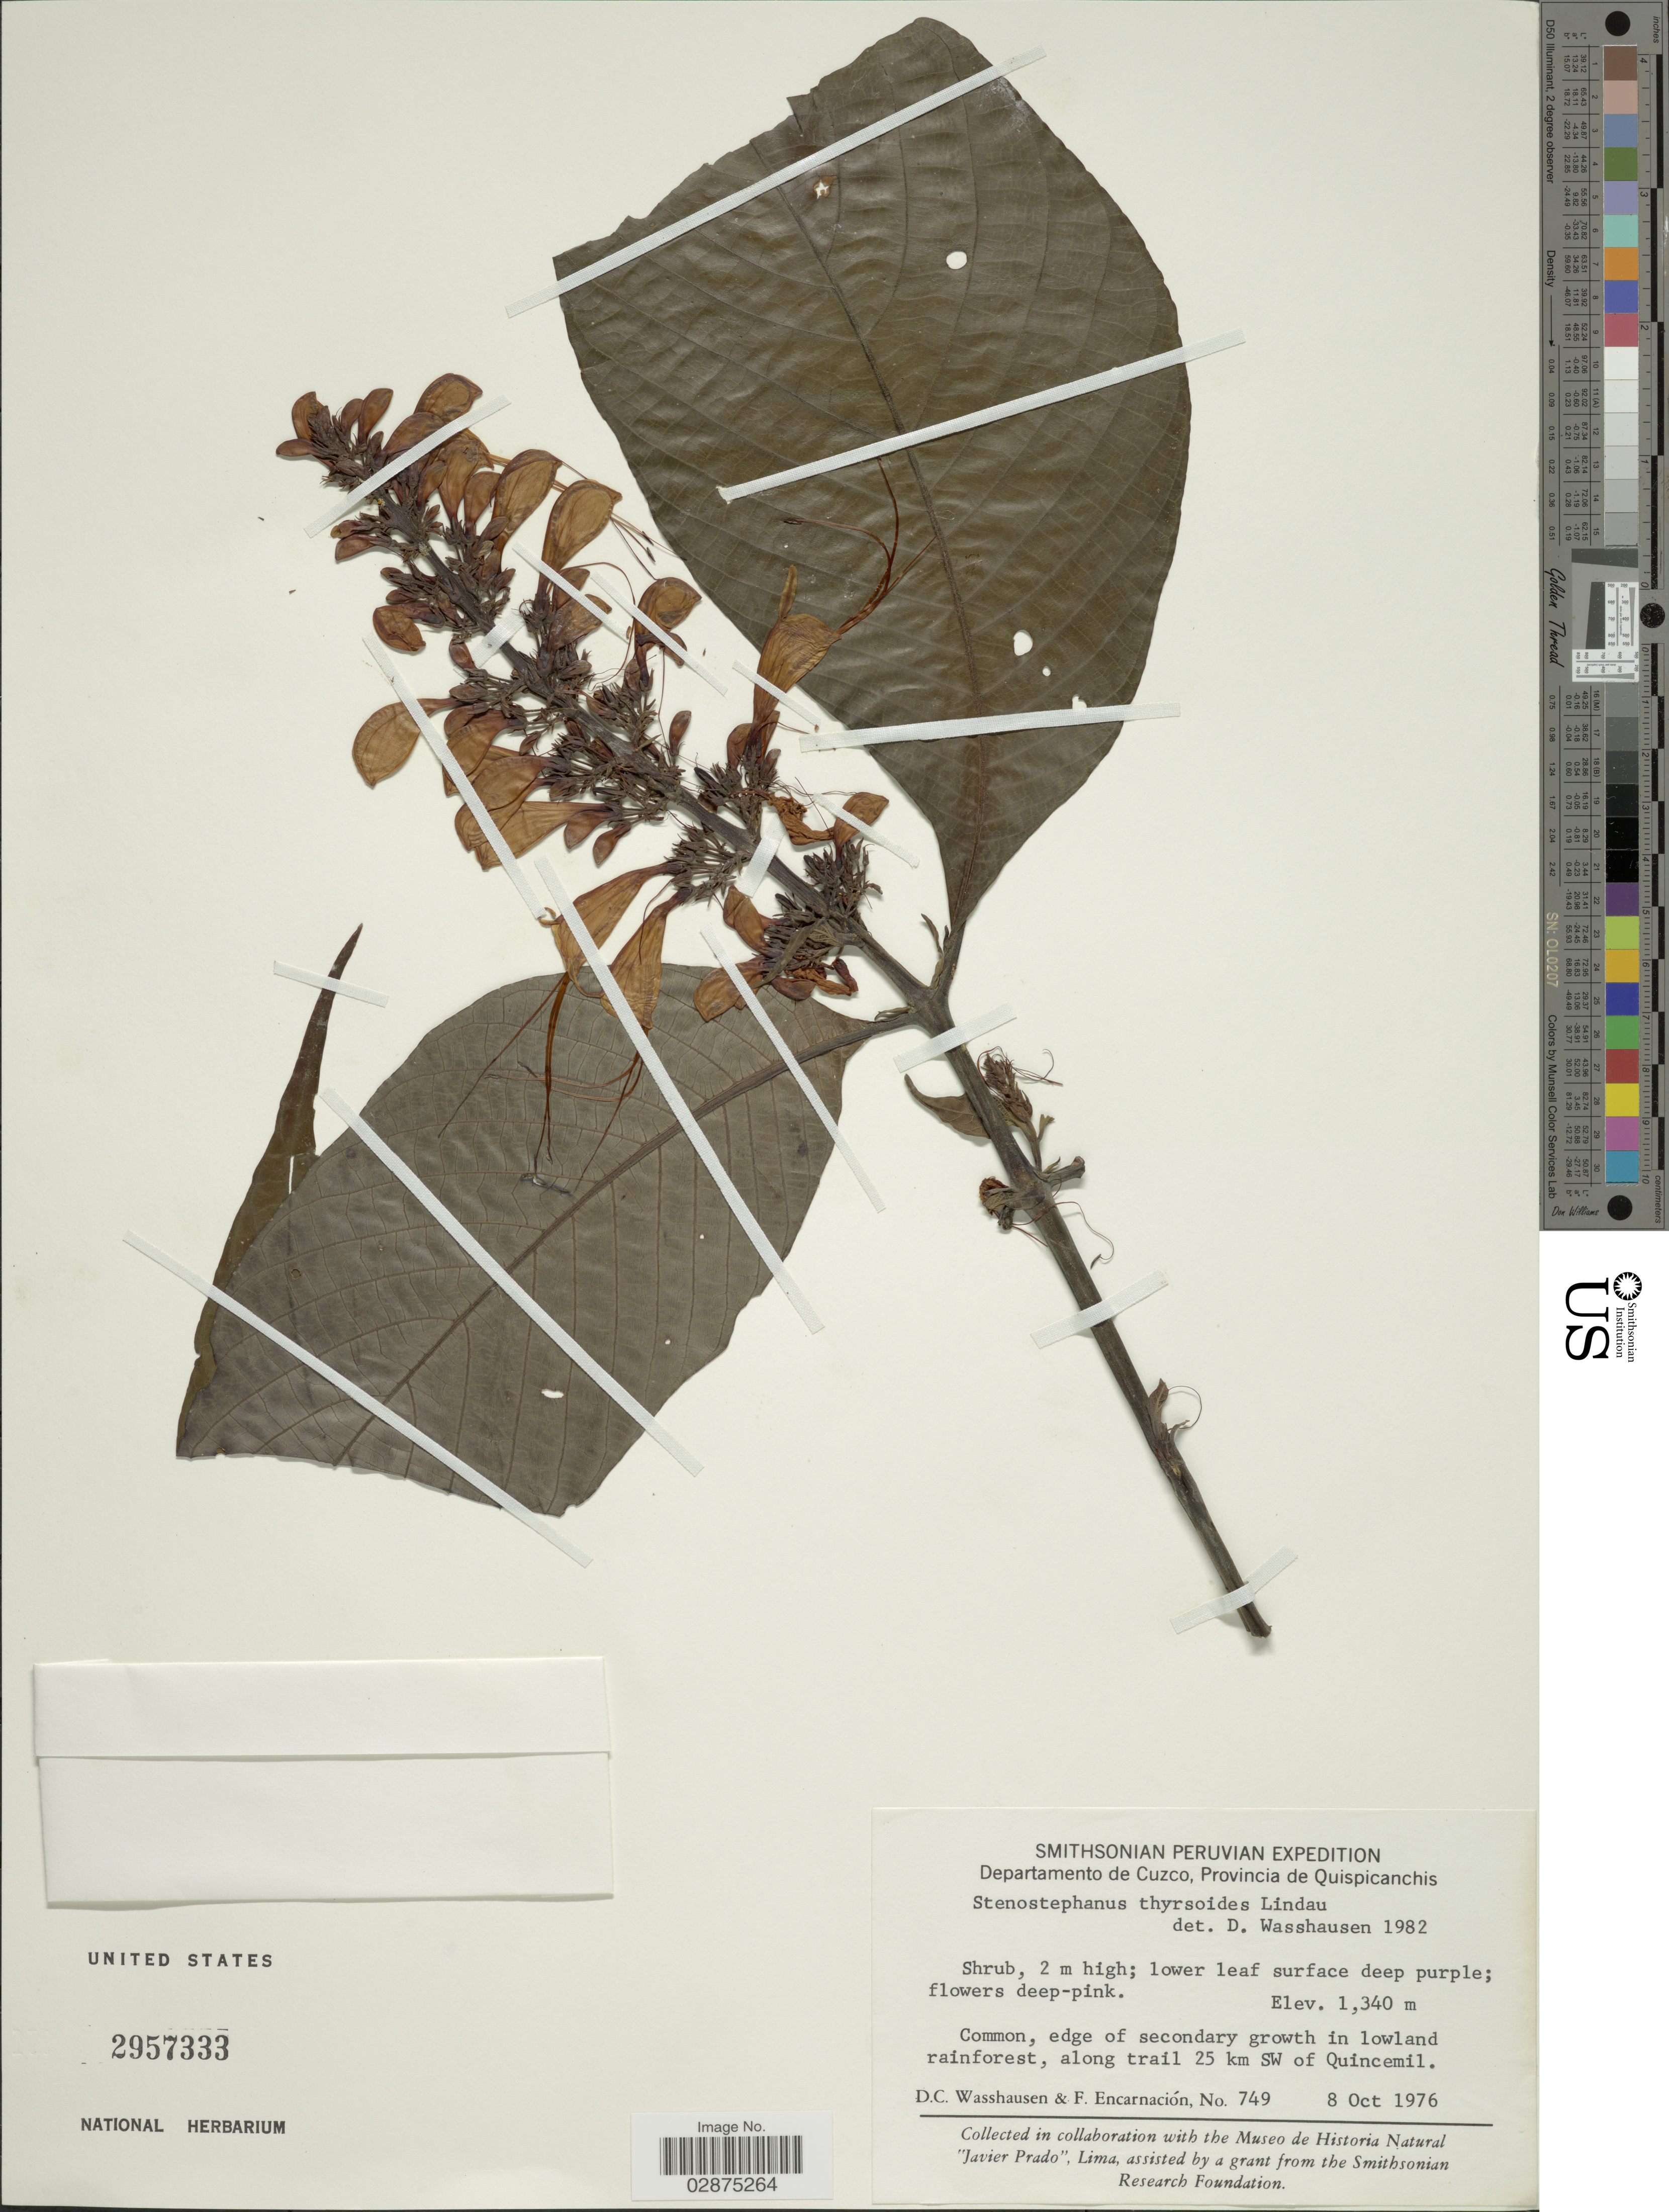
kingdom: Plantae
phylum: Tracheophyta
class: Magnoliopsida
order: Lamiales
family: Acanthaceae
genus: Stenostephanus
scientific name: Stenostephanus longistaminus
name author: (Ruiz & Pav.) V.M. Baum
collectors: D. C. Wasshausen & F. Encarnación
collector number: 749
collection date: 1976-10-08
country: Peru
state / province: Cusco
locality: Departamento de Cuzco, Provincia de Quispicanchis. Along trail 25 km SW of Quincemil.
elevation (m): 1340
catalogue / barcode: US 2957333